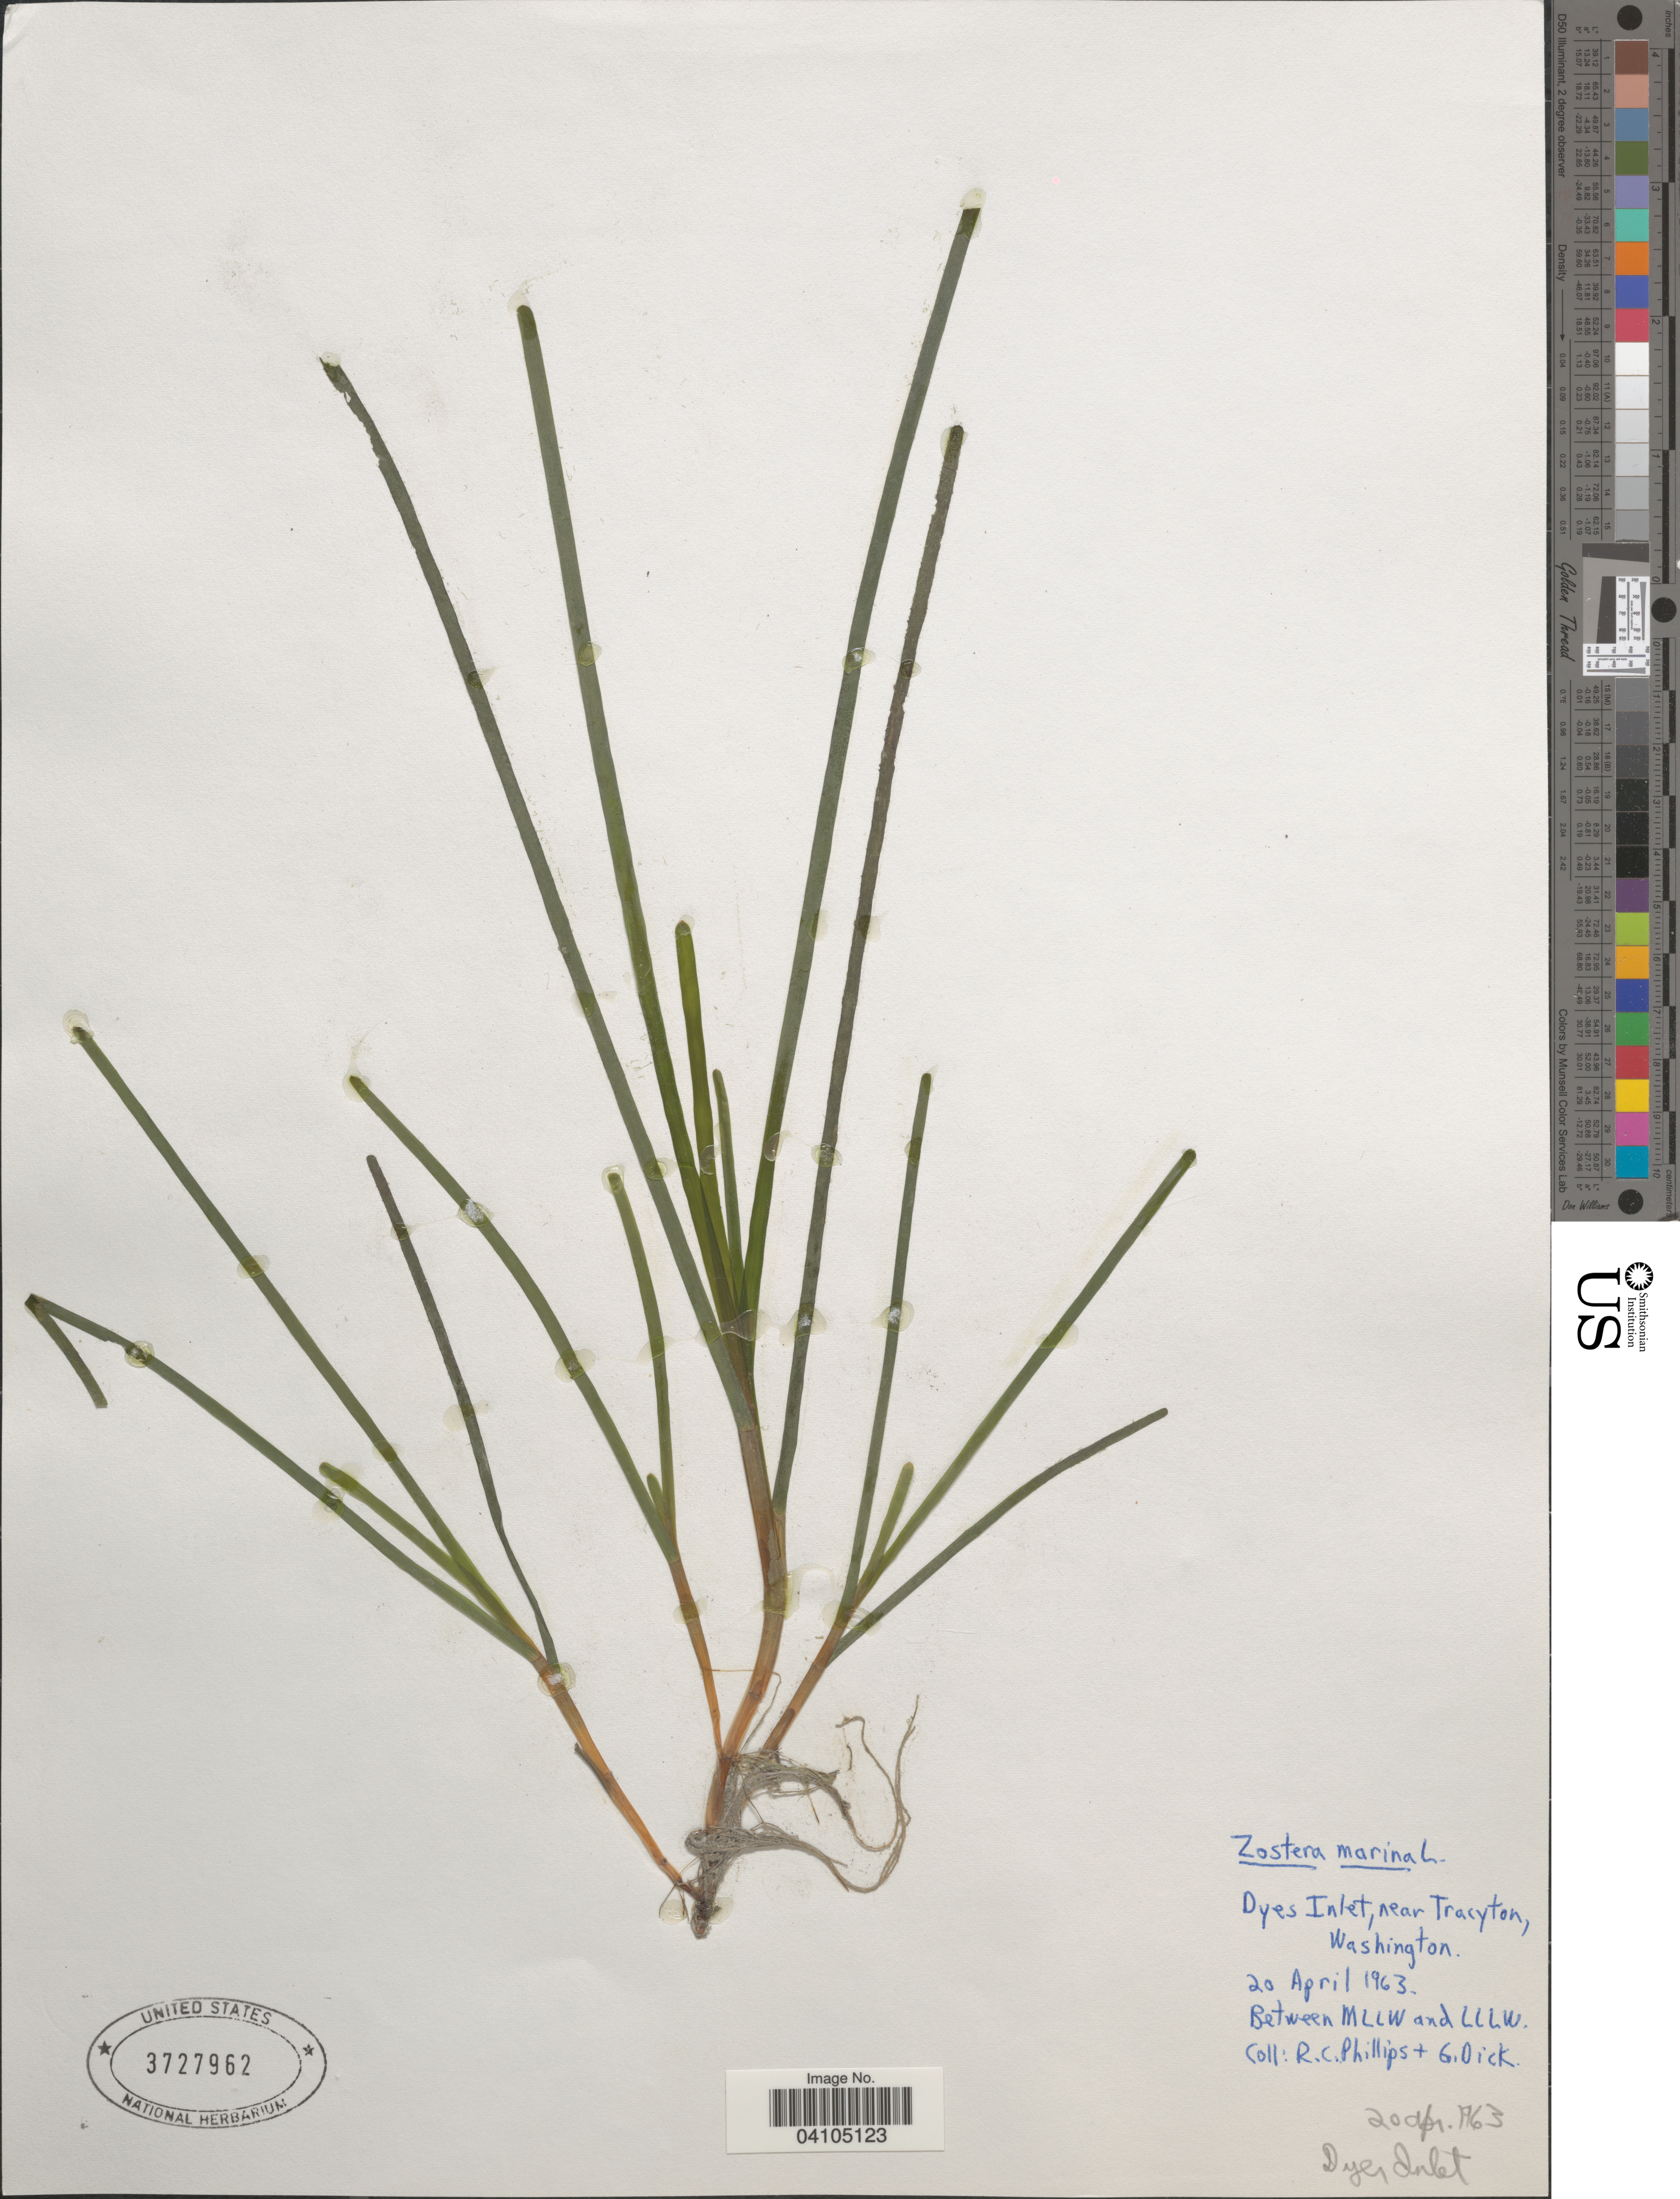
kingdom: Plantae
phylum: Tracheophyta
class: Liliopsida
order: Alismatales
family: Zosteraceae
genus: Zostera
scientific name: Zostera marina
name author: L.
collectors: R. C. Phillips & G. Dick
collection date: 1963-04-20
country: United States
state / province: Washington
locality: Dyes Inlet, near Tracyton.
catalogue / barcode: US 3727962